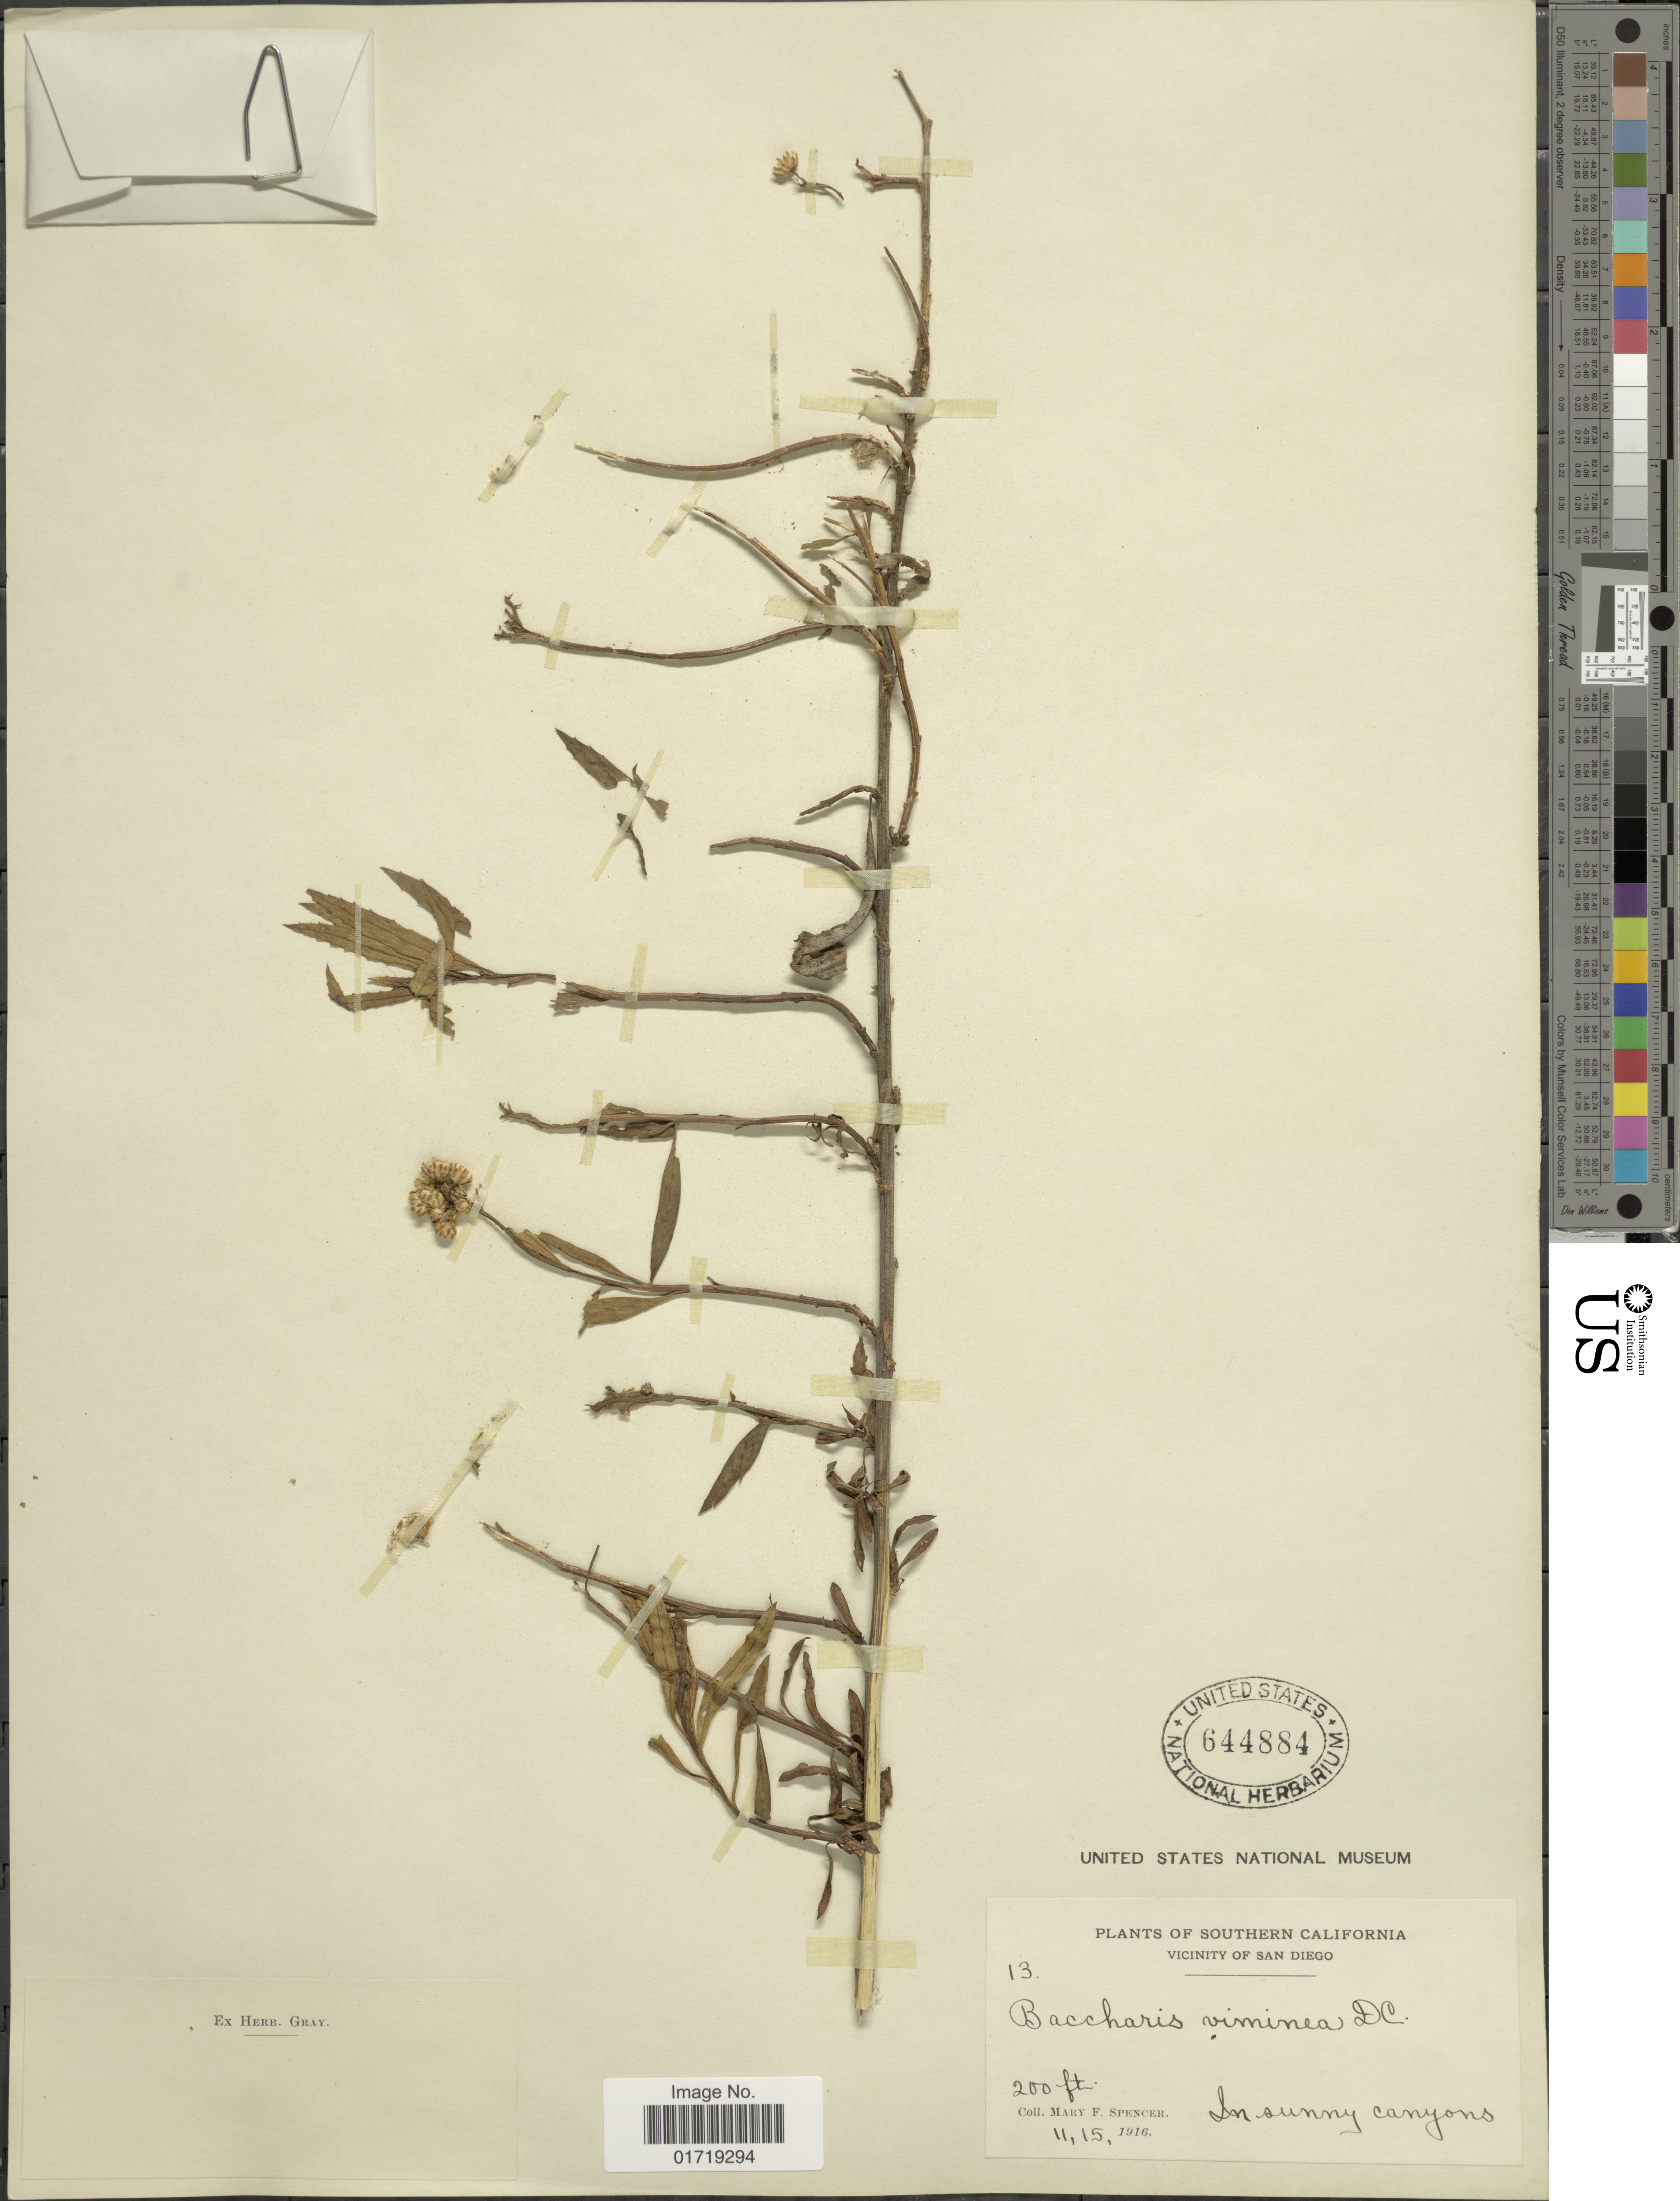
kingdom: Plantae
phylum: Tracheophyta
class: Magnoliopsida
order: Asterales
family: Asteraceae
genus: Baccharis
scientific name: Baccharis viminea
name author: DC.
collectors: M. Spencer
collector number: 13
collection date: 1916-11-15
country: United States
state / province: California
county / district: San Diego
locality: Southern California, Vicinity of San Diego, In sunny canyons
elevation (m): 61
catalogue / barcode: US 644884